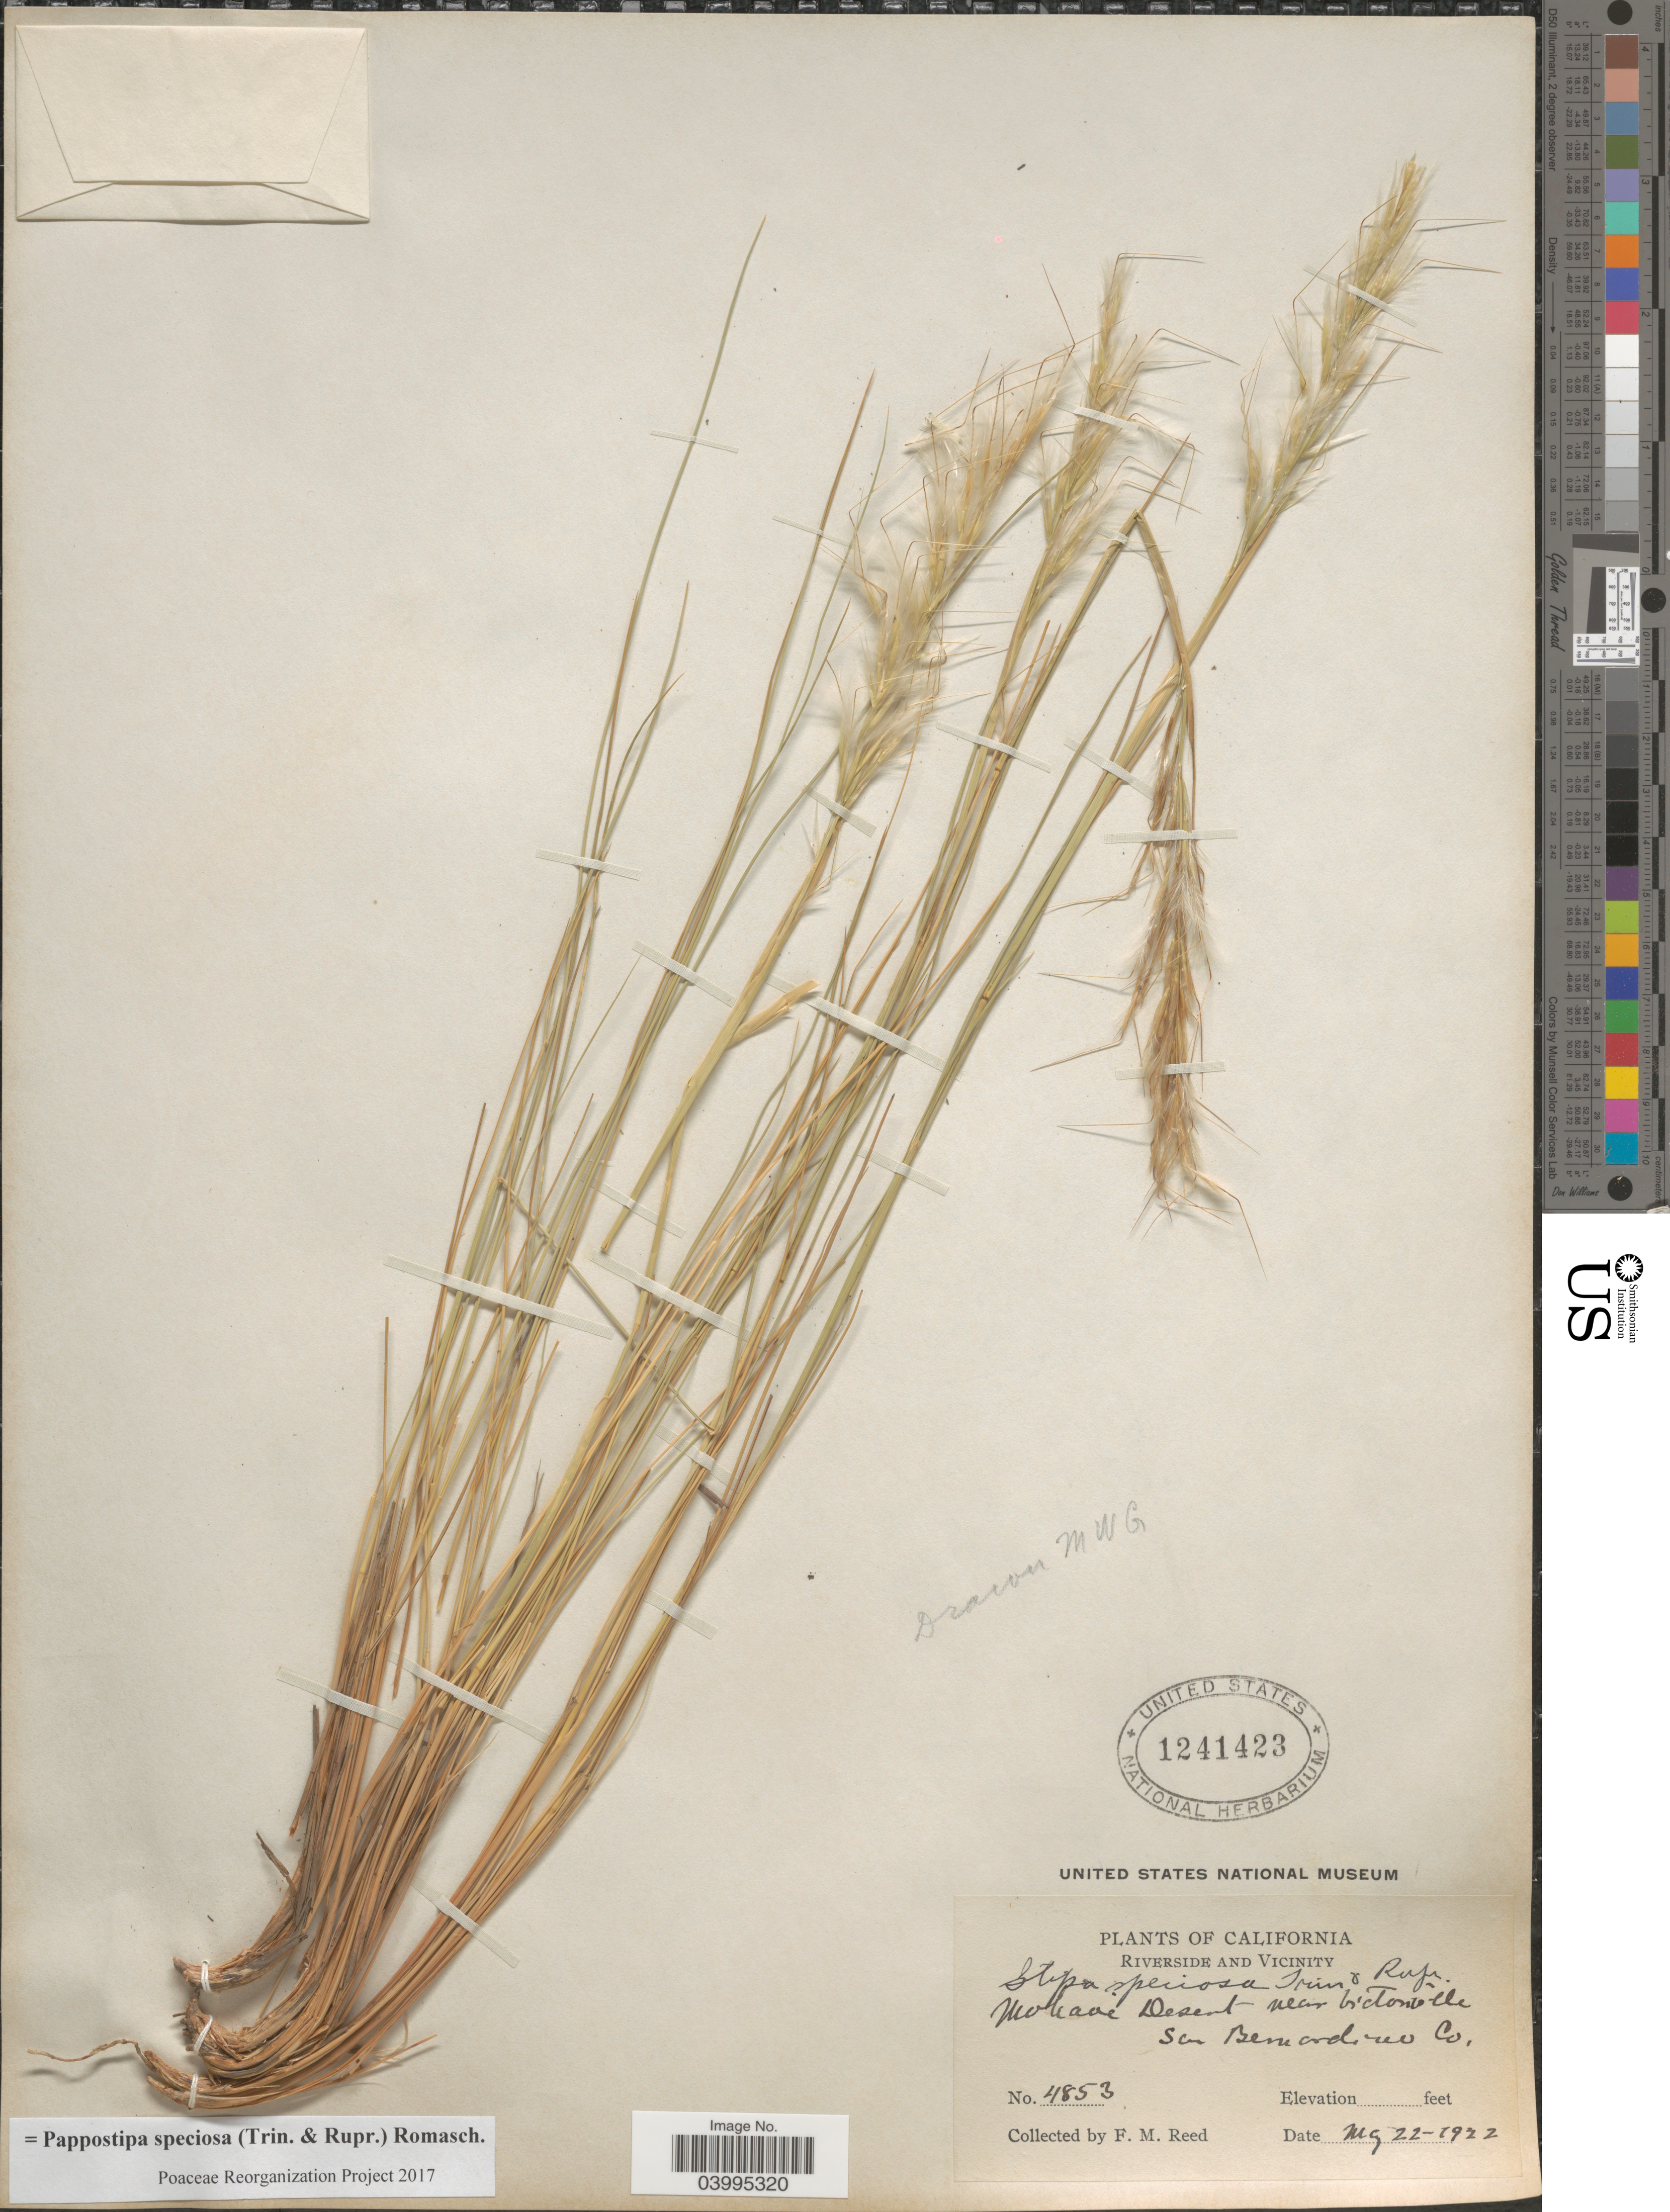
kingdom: Plantae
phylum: Tracheophyta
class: Liliopsida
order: Poales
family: Poaceae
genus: Pappostipa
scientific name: Pappostipa speciosa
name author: (Trin. & Rupr.) Romasch.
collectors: F. Reed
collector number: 4853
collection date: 1922-05-22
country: United States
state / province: California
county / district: Kern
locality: Riverside and Vicinity. Mohave Desert near Victorville. San Bernardino Co.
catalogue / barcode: US 1241423